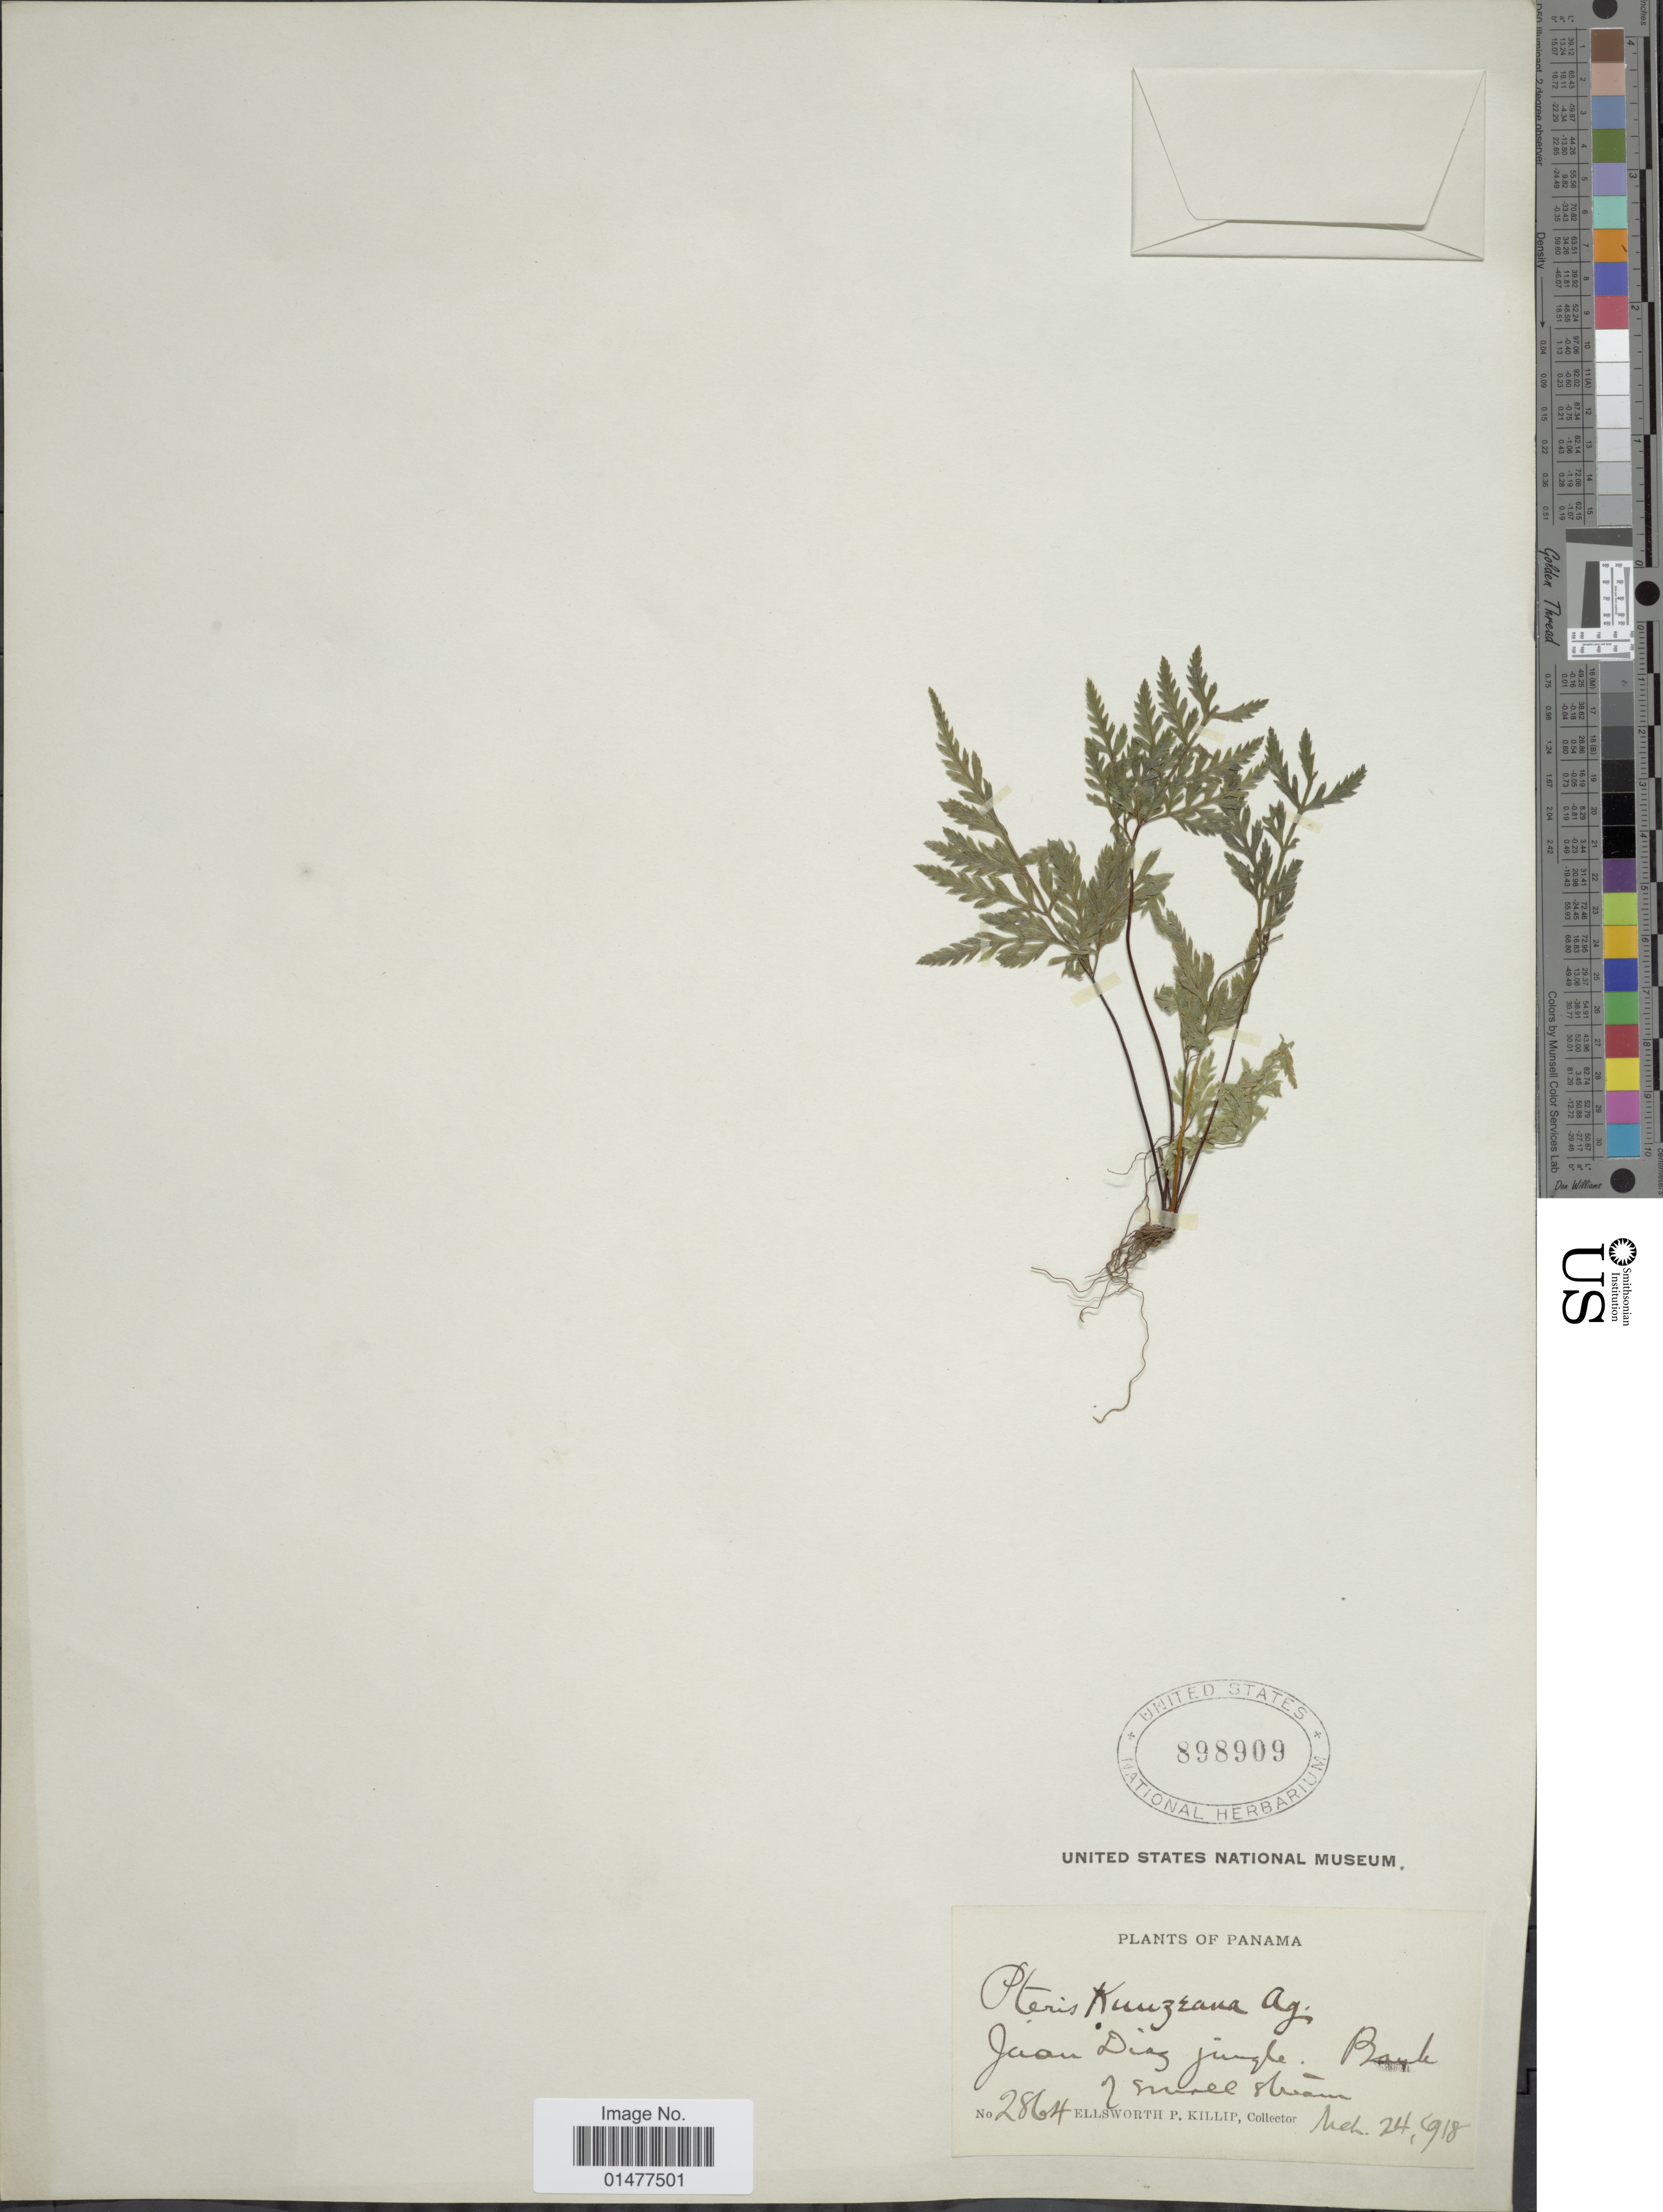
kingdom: Plantae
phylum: Tracheophyta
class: Polypodiopsida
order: Polypodiales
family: Pteridaceae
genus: Pteris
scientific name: Pteris altissima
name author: Poir.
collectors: E. P. Killip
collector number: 2864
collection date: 1918-03-24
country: Panama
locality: Juan Diaz jungle, Banks of small stream.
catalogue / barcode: US 898909